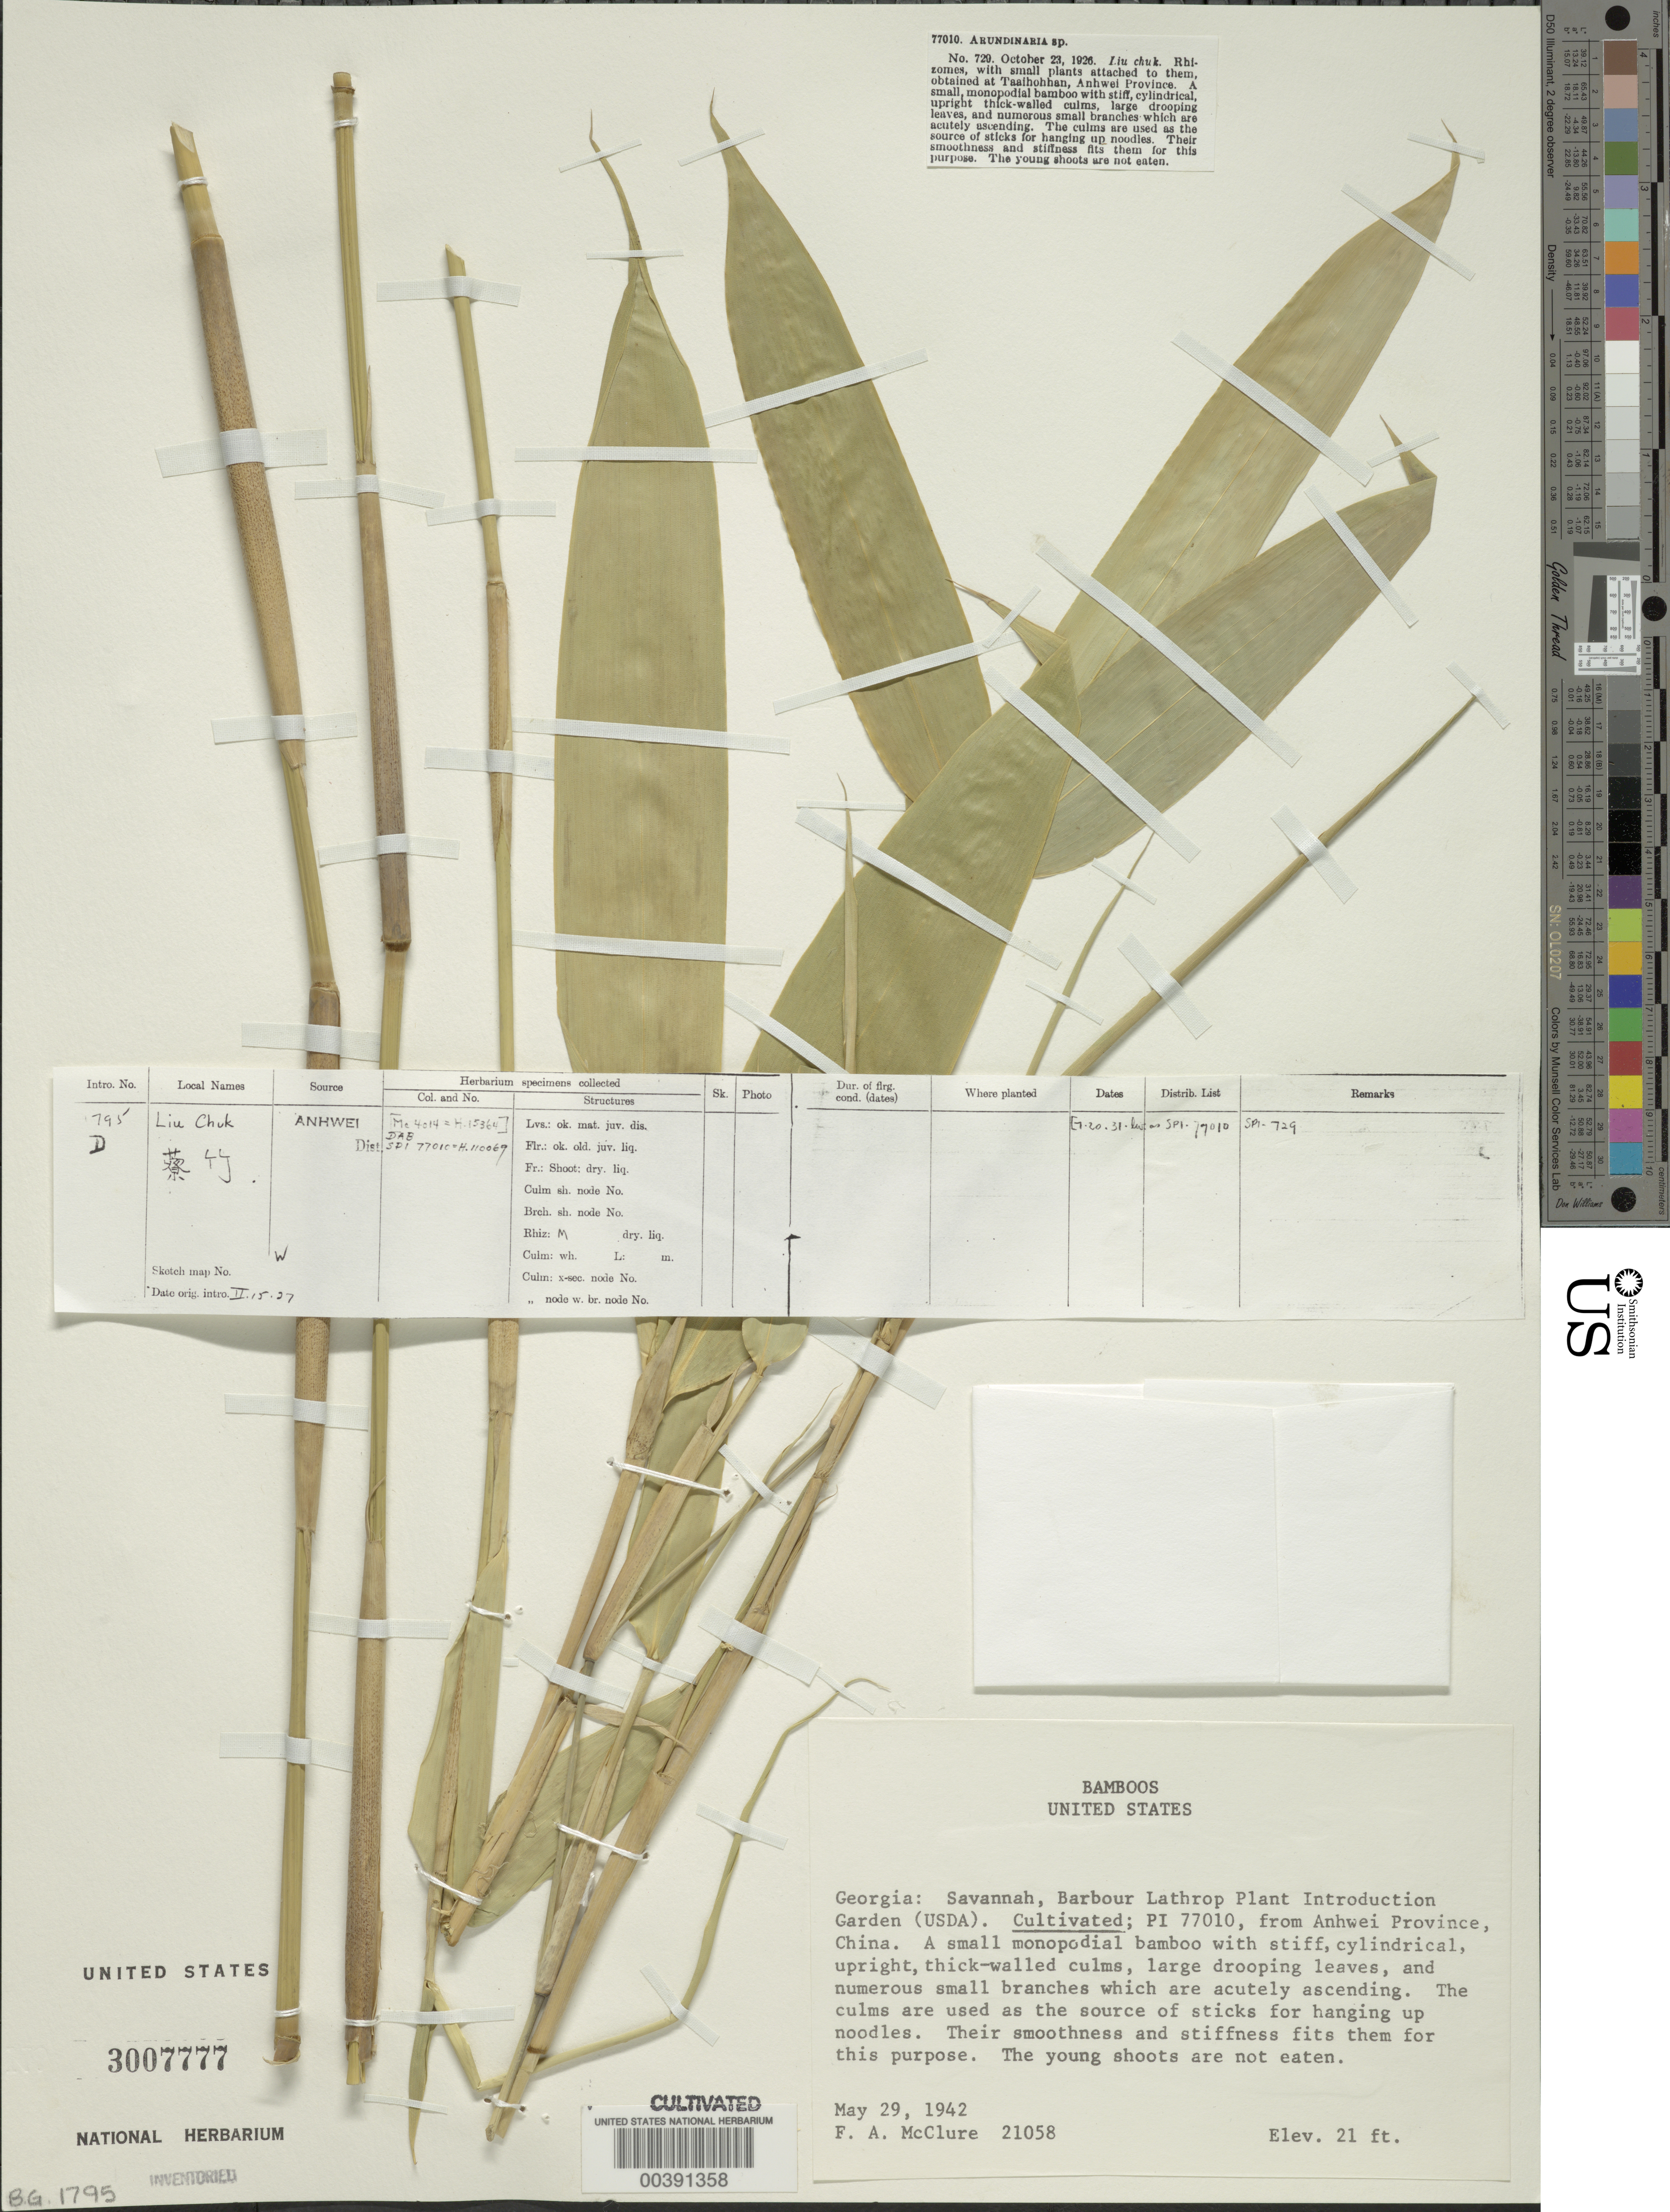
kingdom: Plantae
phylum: Tracheophyta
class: Liliopsida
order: Poales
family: Poaceae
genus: Arundinaria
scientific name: Arundinaria sp.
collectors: F. A. McClure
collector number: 21058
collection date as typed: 29 May 1942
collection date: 1942-05-29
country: United States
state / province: Georgia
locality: Savannah, barbour lathrop pi garden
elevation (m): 6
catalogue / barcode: US 3007777